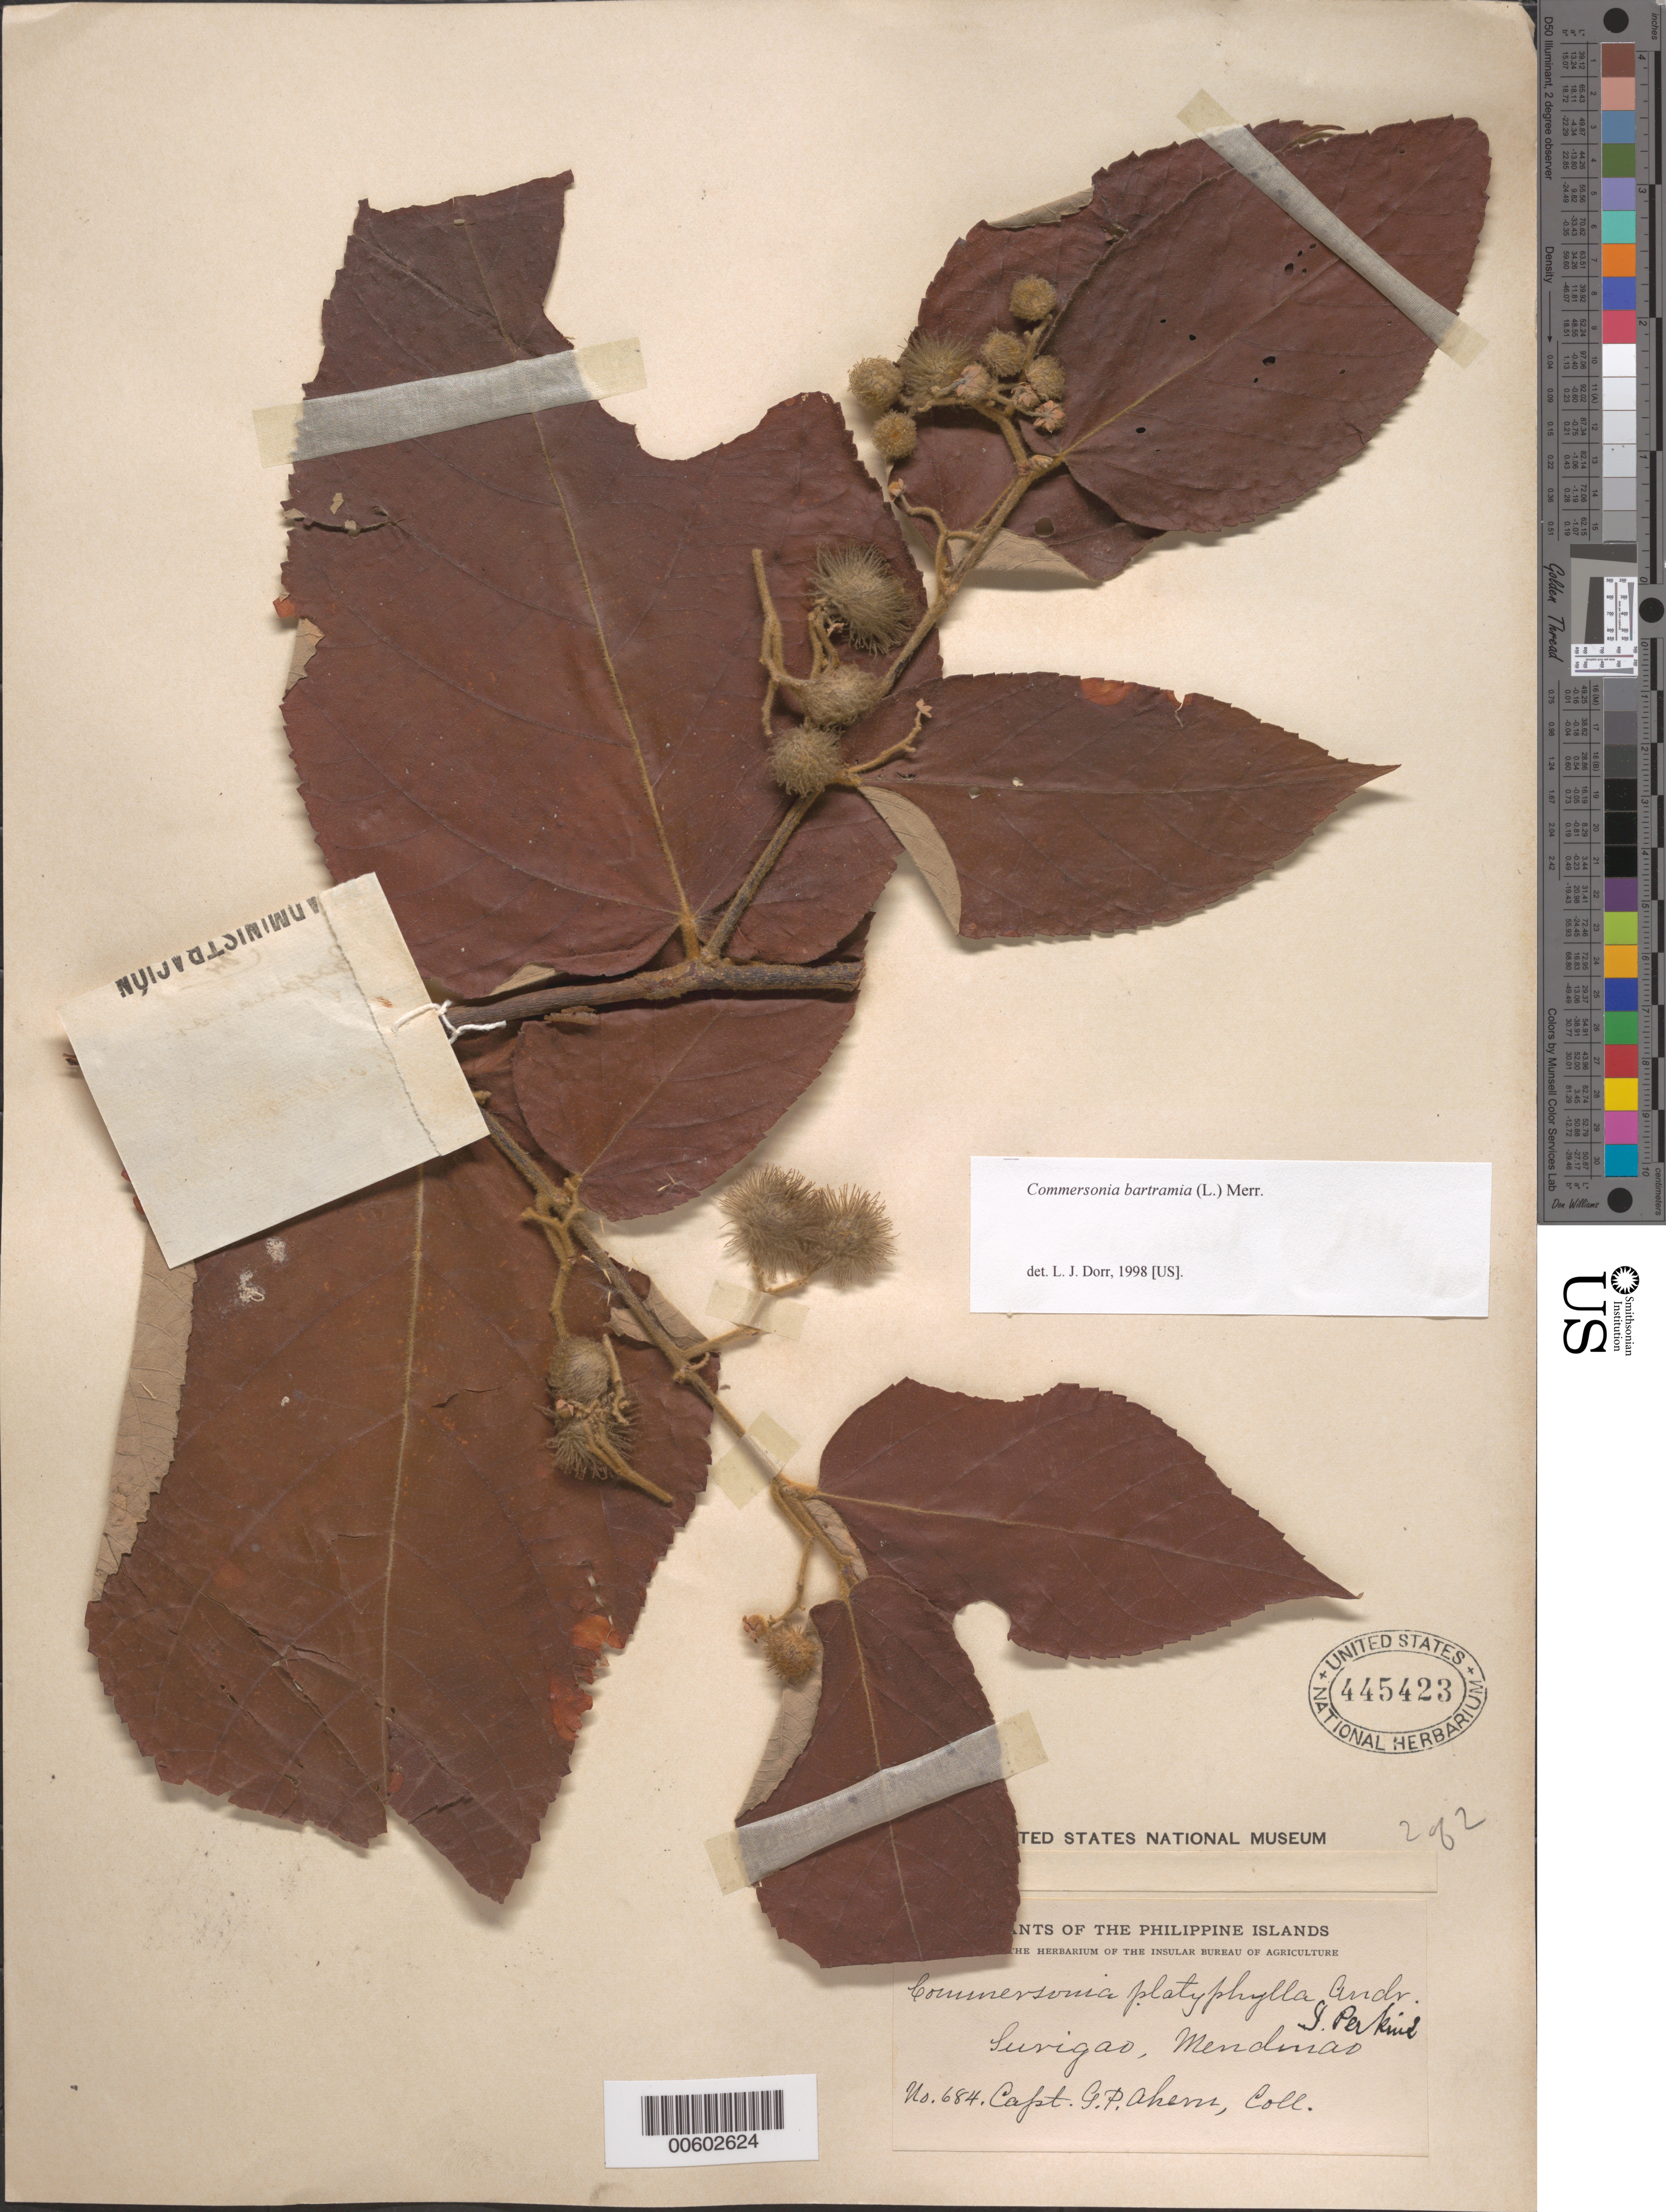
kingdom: Plantae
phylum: Tracheophyta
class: Magnoliopsida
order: Malvales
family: Malvaceae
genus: Commersonia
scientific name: Commersonia bartramia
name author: (L.) Merr.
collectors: G. Ahern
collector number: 684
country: Philippines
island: Mindanao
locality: Suvigao. Zamboanga [or Zagana-an on white original label] [sic]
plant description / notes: Common name: Meayamago [sic]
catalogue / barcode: US 445423